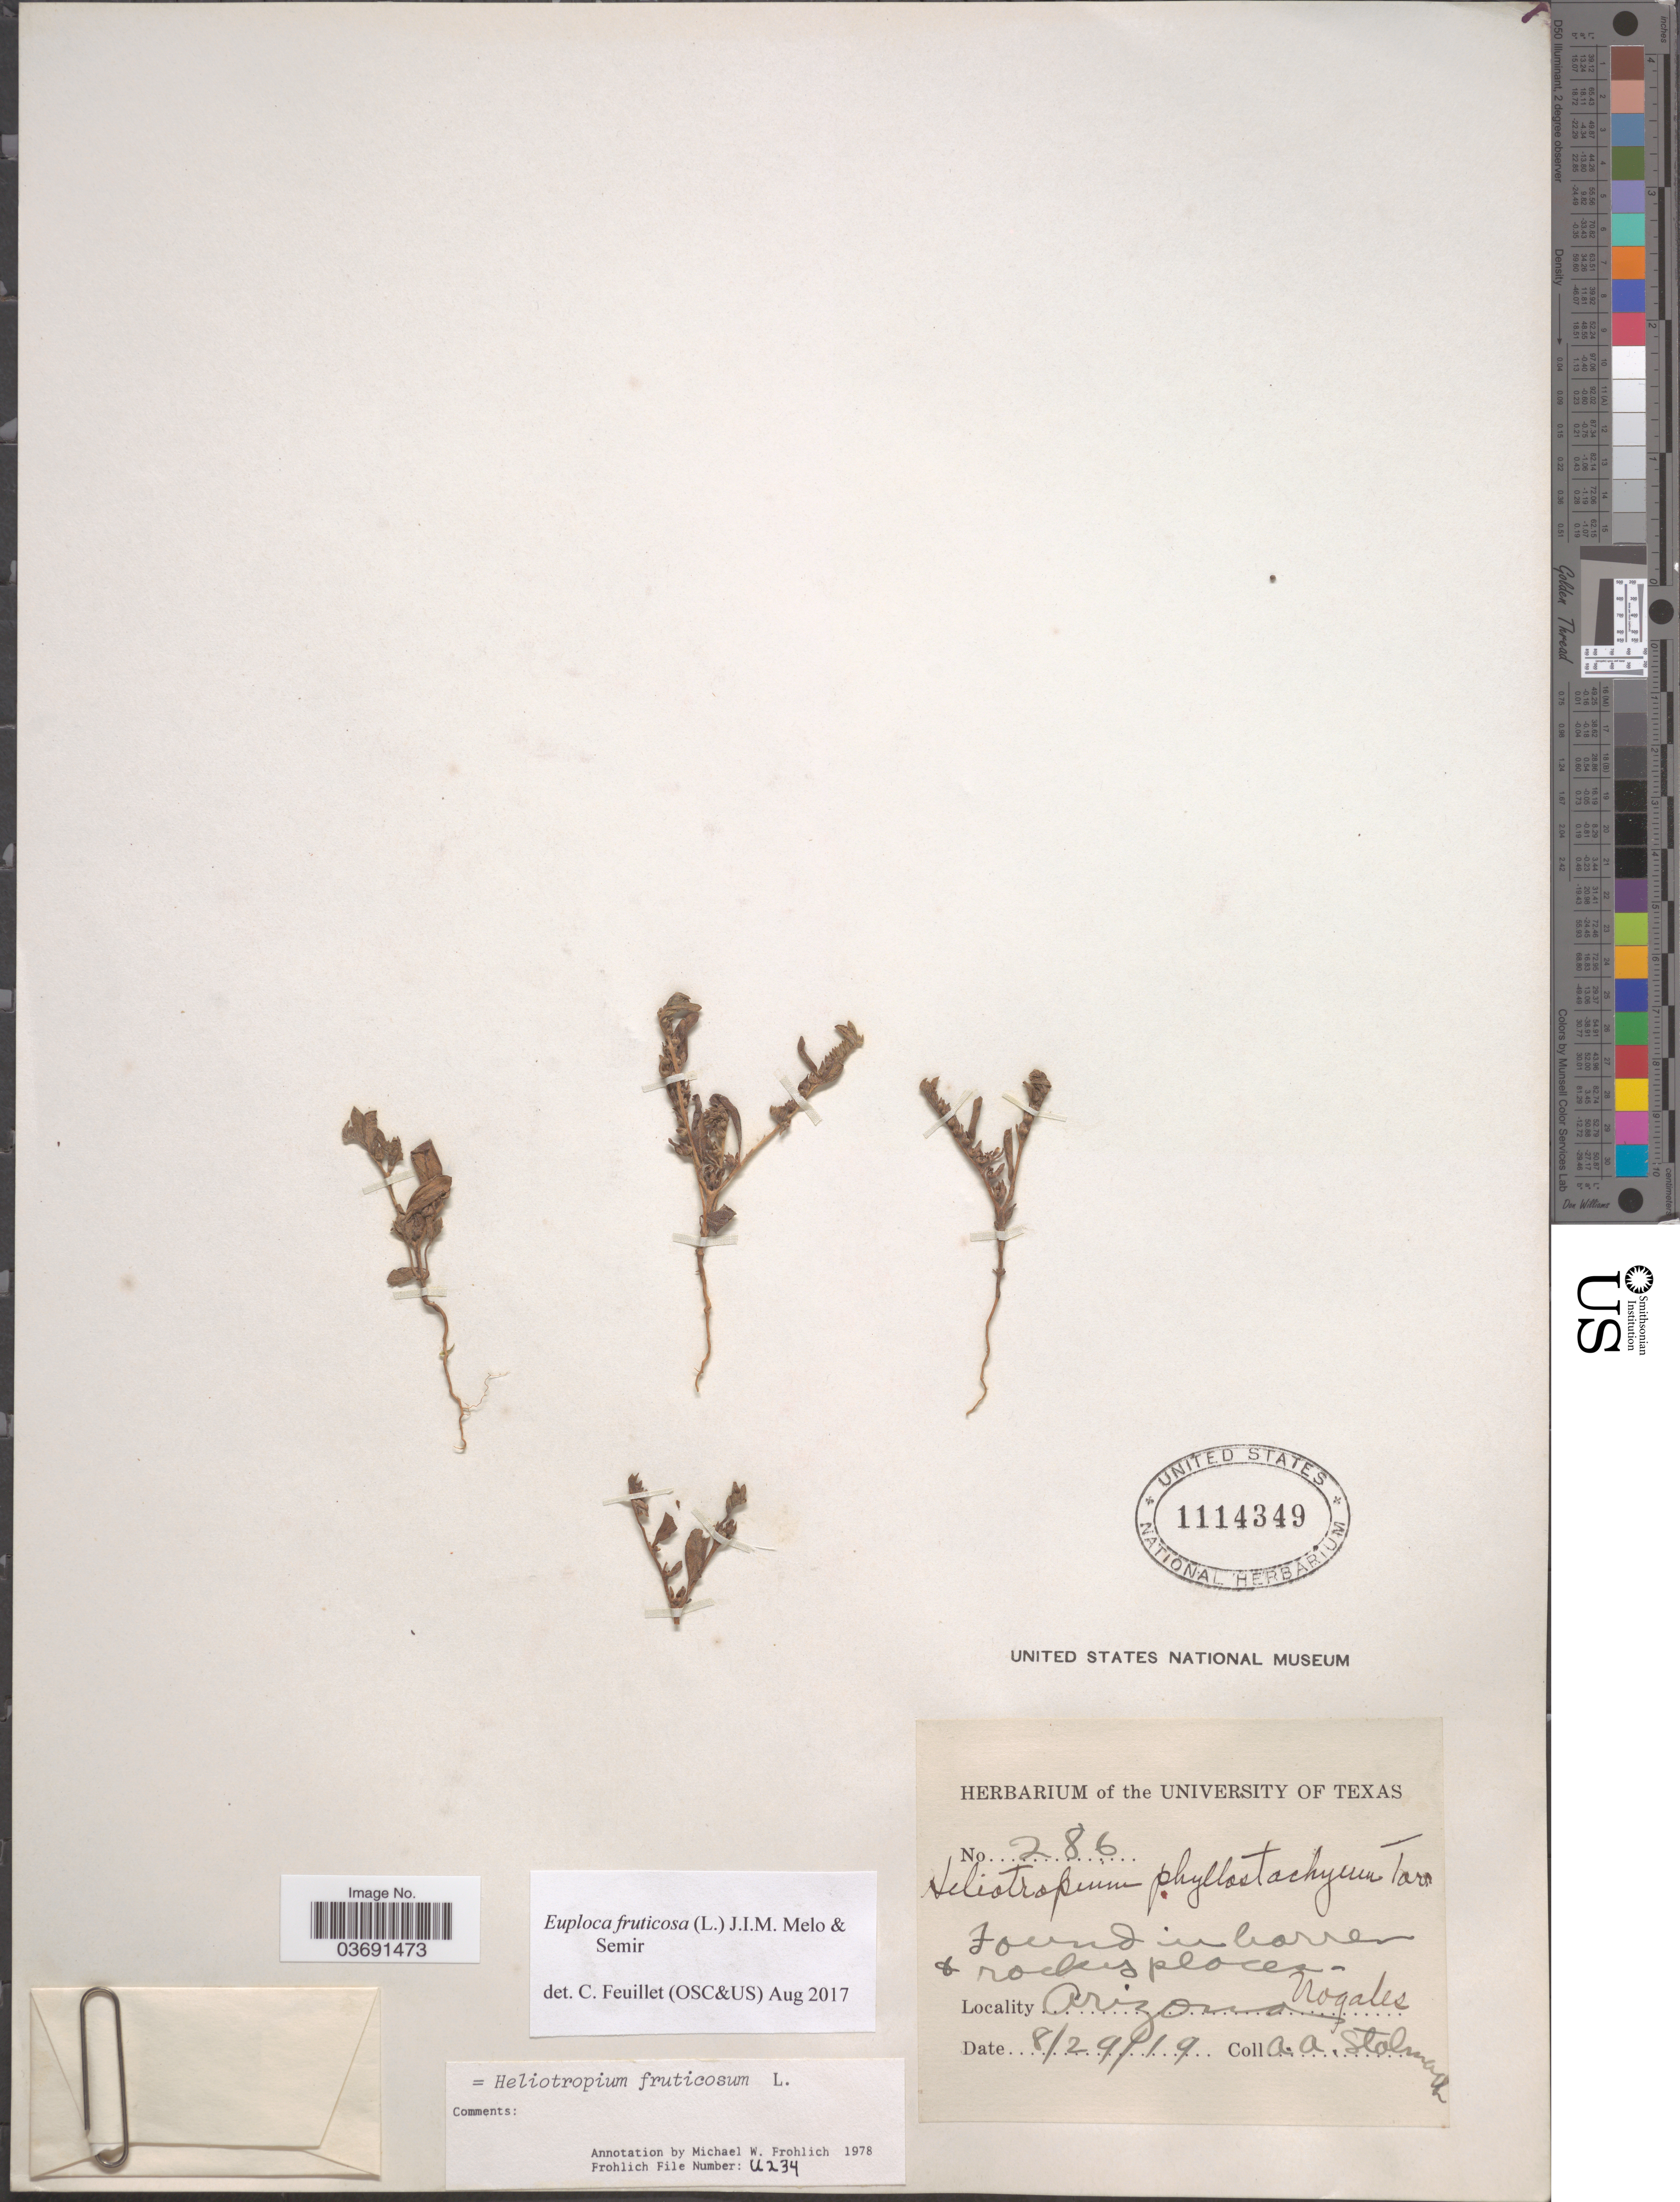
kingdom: Plantae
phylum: Tracheophyta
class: Magnoliopsida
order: Boraginales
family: Heliotropiaceae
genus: Euploca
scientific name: Euploca fruticosa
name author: (L.) J.I.M. Melo & Semir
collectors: A. Stalmach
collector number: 286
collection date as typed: Transcribed d/m/y: 29/8/19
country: United States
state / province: Arizona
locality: Found in barren & rocks places. Nogales.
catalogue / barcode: US 1114349